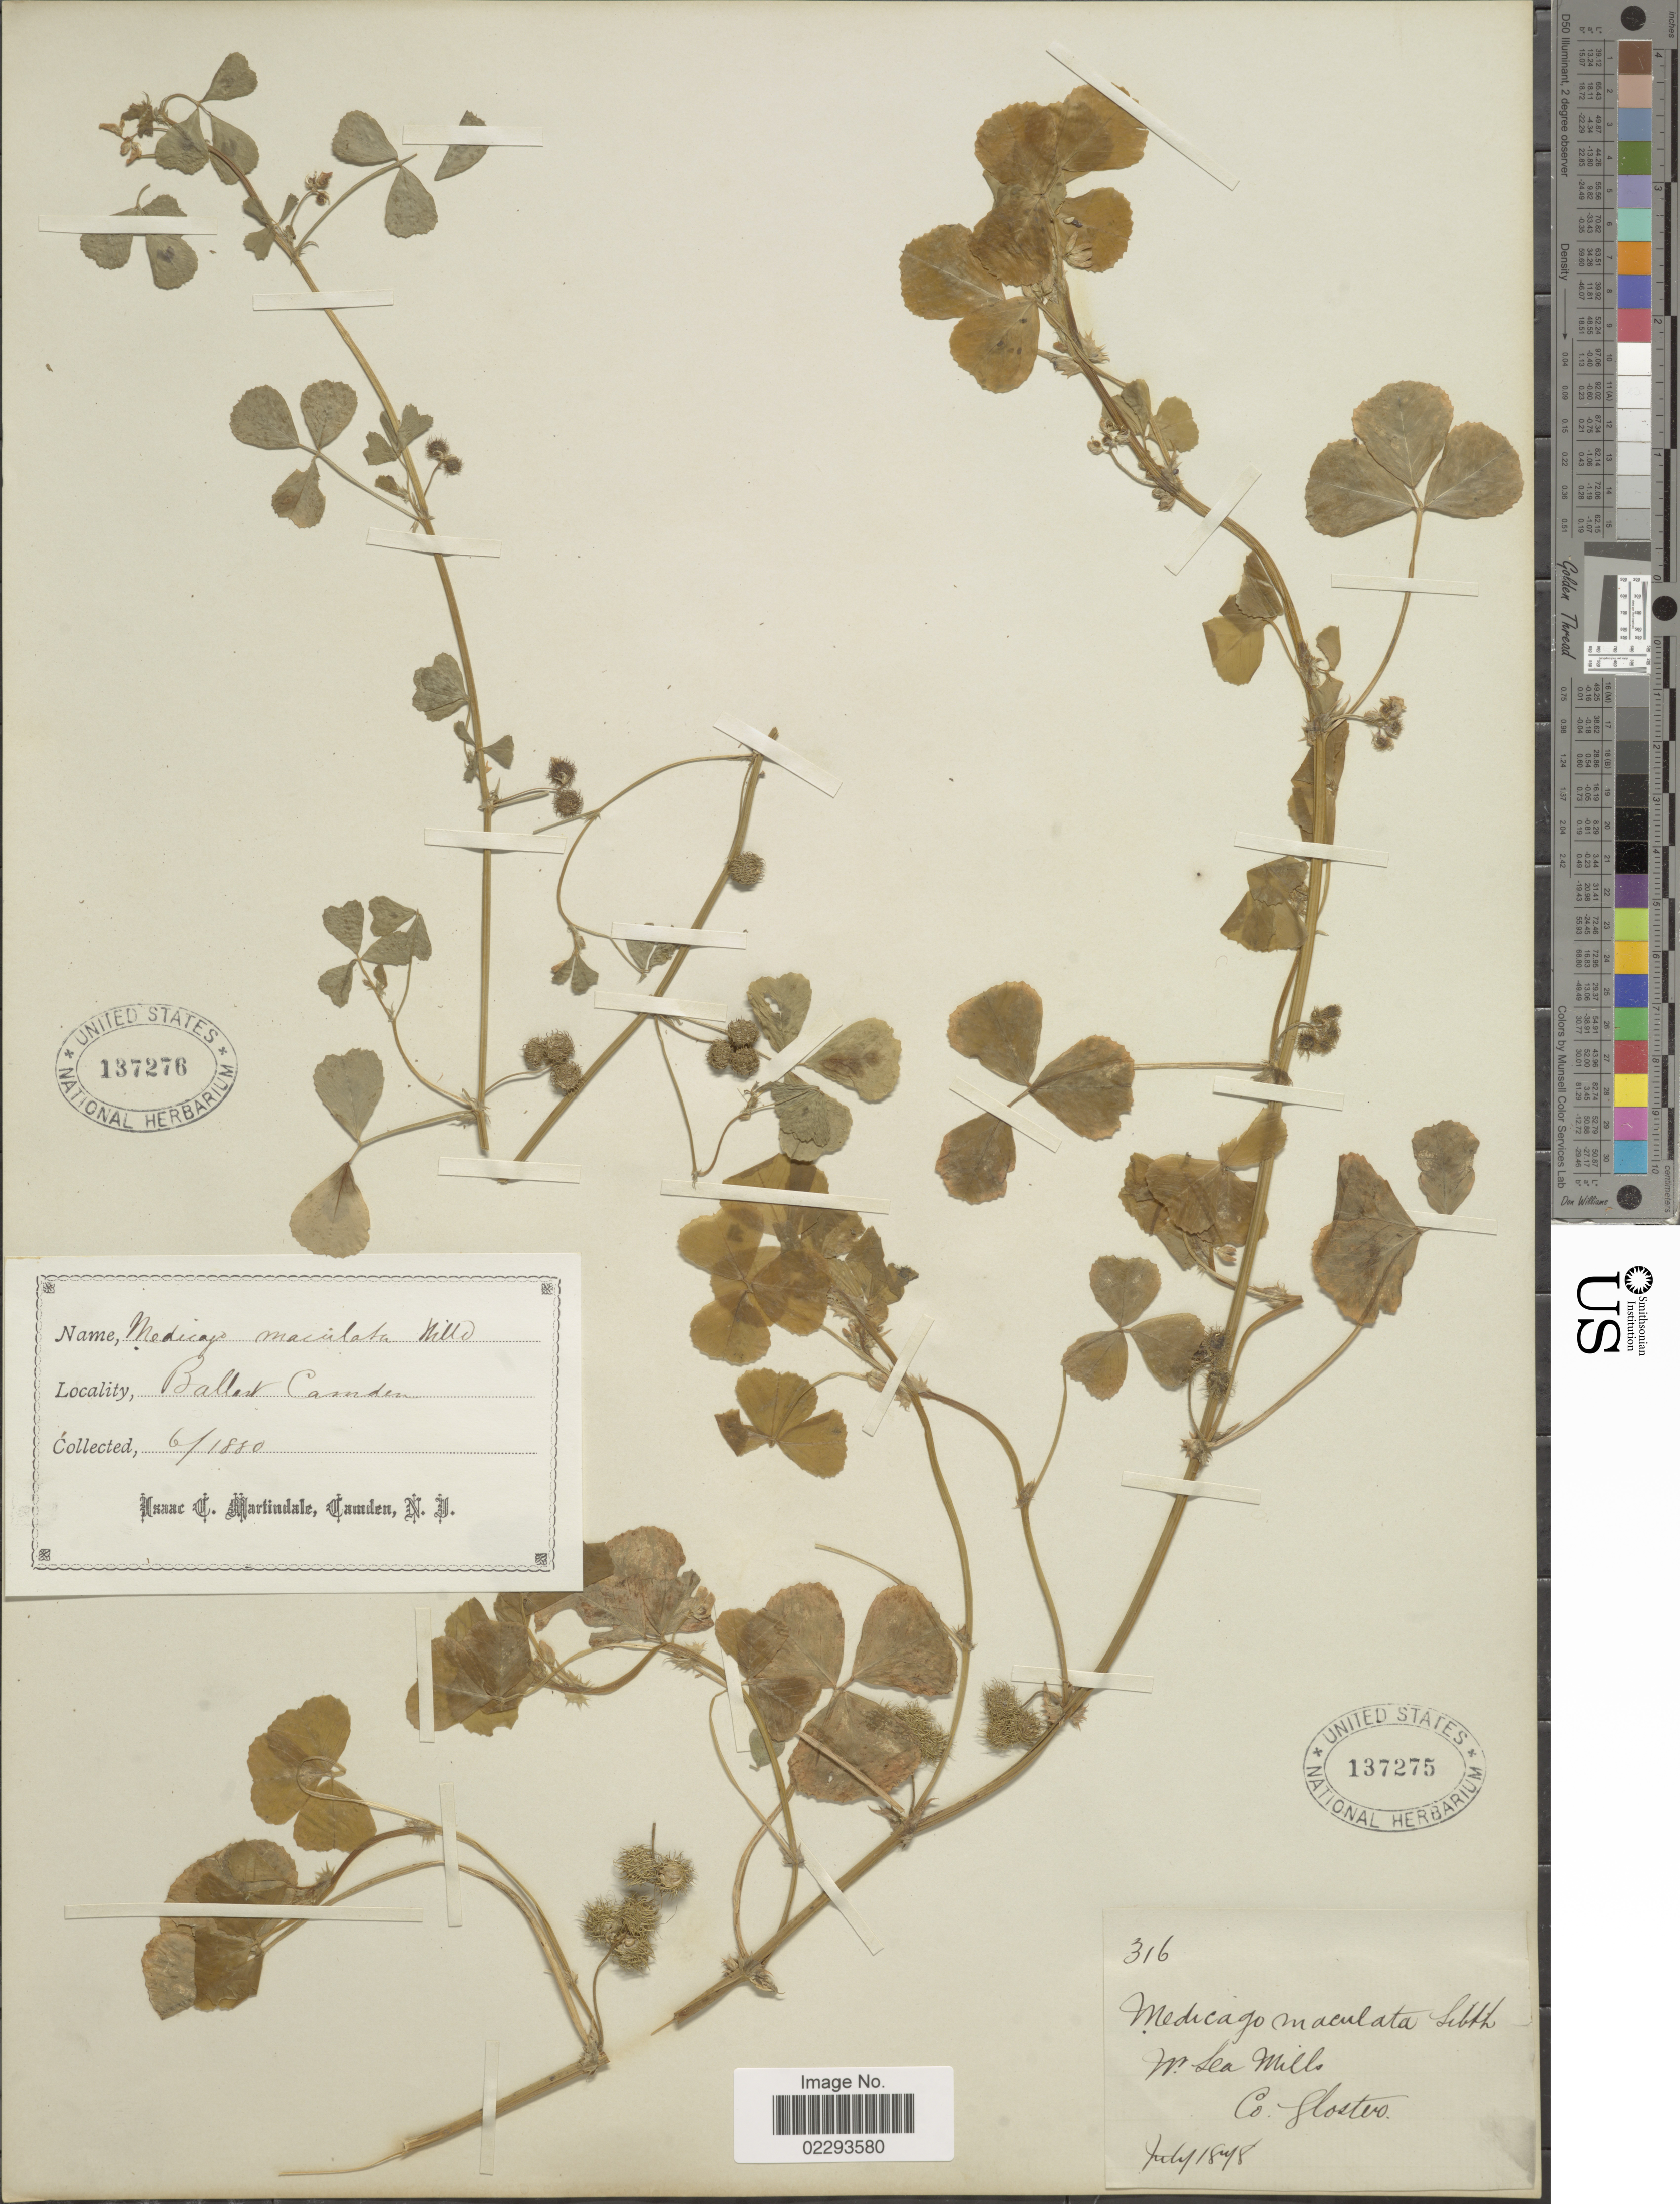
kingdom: Plantae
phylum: Tracheophyta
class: Magnoliopsida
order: Fabales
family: Fabaceae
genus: Medicago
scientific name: Medicago maculata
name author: Hook. & Arn.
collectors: I. C. Martindale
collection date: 1880-06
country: United States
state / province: New Jersey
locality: Ballast Camden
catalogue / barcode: US 137276-2